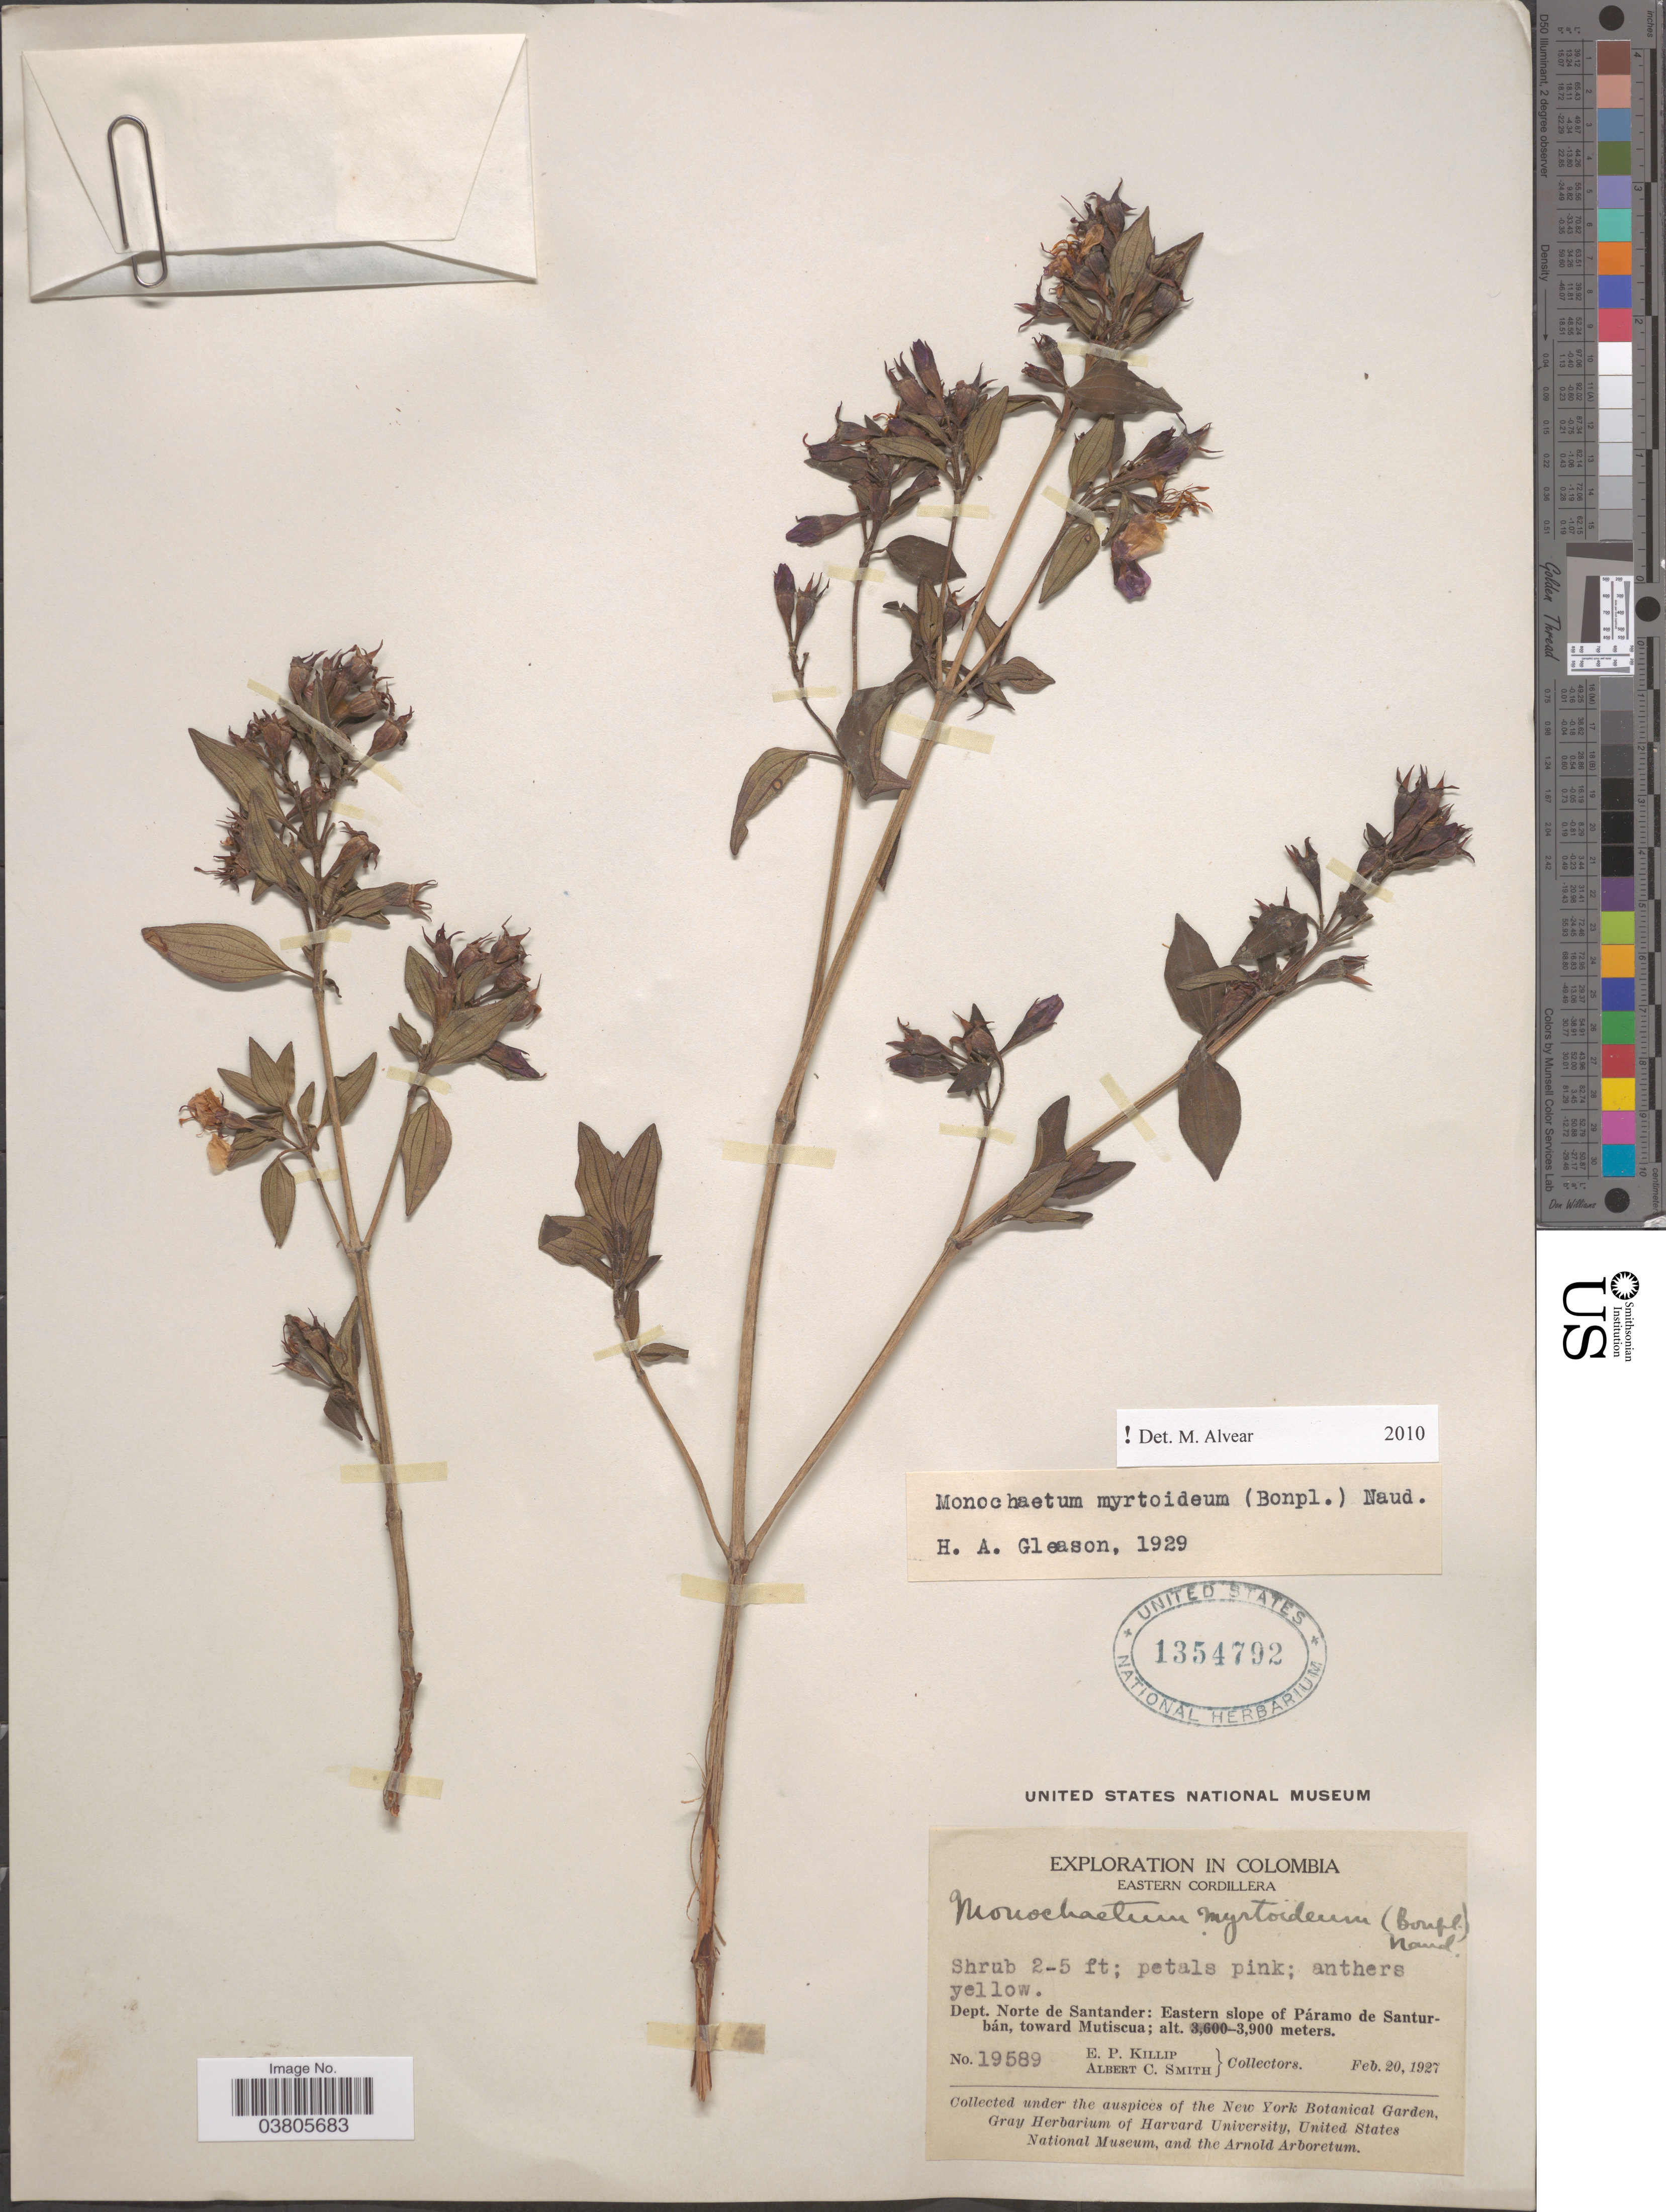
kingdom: Plantae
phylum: Tracheophyta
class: Magnoliopsida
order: Myrtales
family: Melastomataceae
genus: Monochaetum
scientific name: Monochaetum myrtoideum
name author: Naudin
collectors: E. P. Killip & A. C. Smith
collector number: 19589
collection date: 1927-02-20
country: Colombia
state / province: Norte de Santander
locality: Eastern Cordillera. Dept. Norte de Santander; Eastern slope of Páramo de Santubán, toward Mutiscua.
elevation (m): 3600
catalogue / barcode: US 1354792